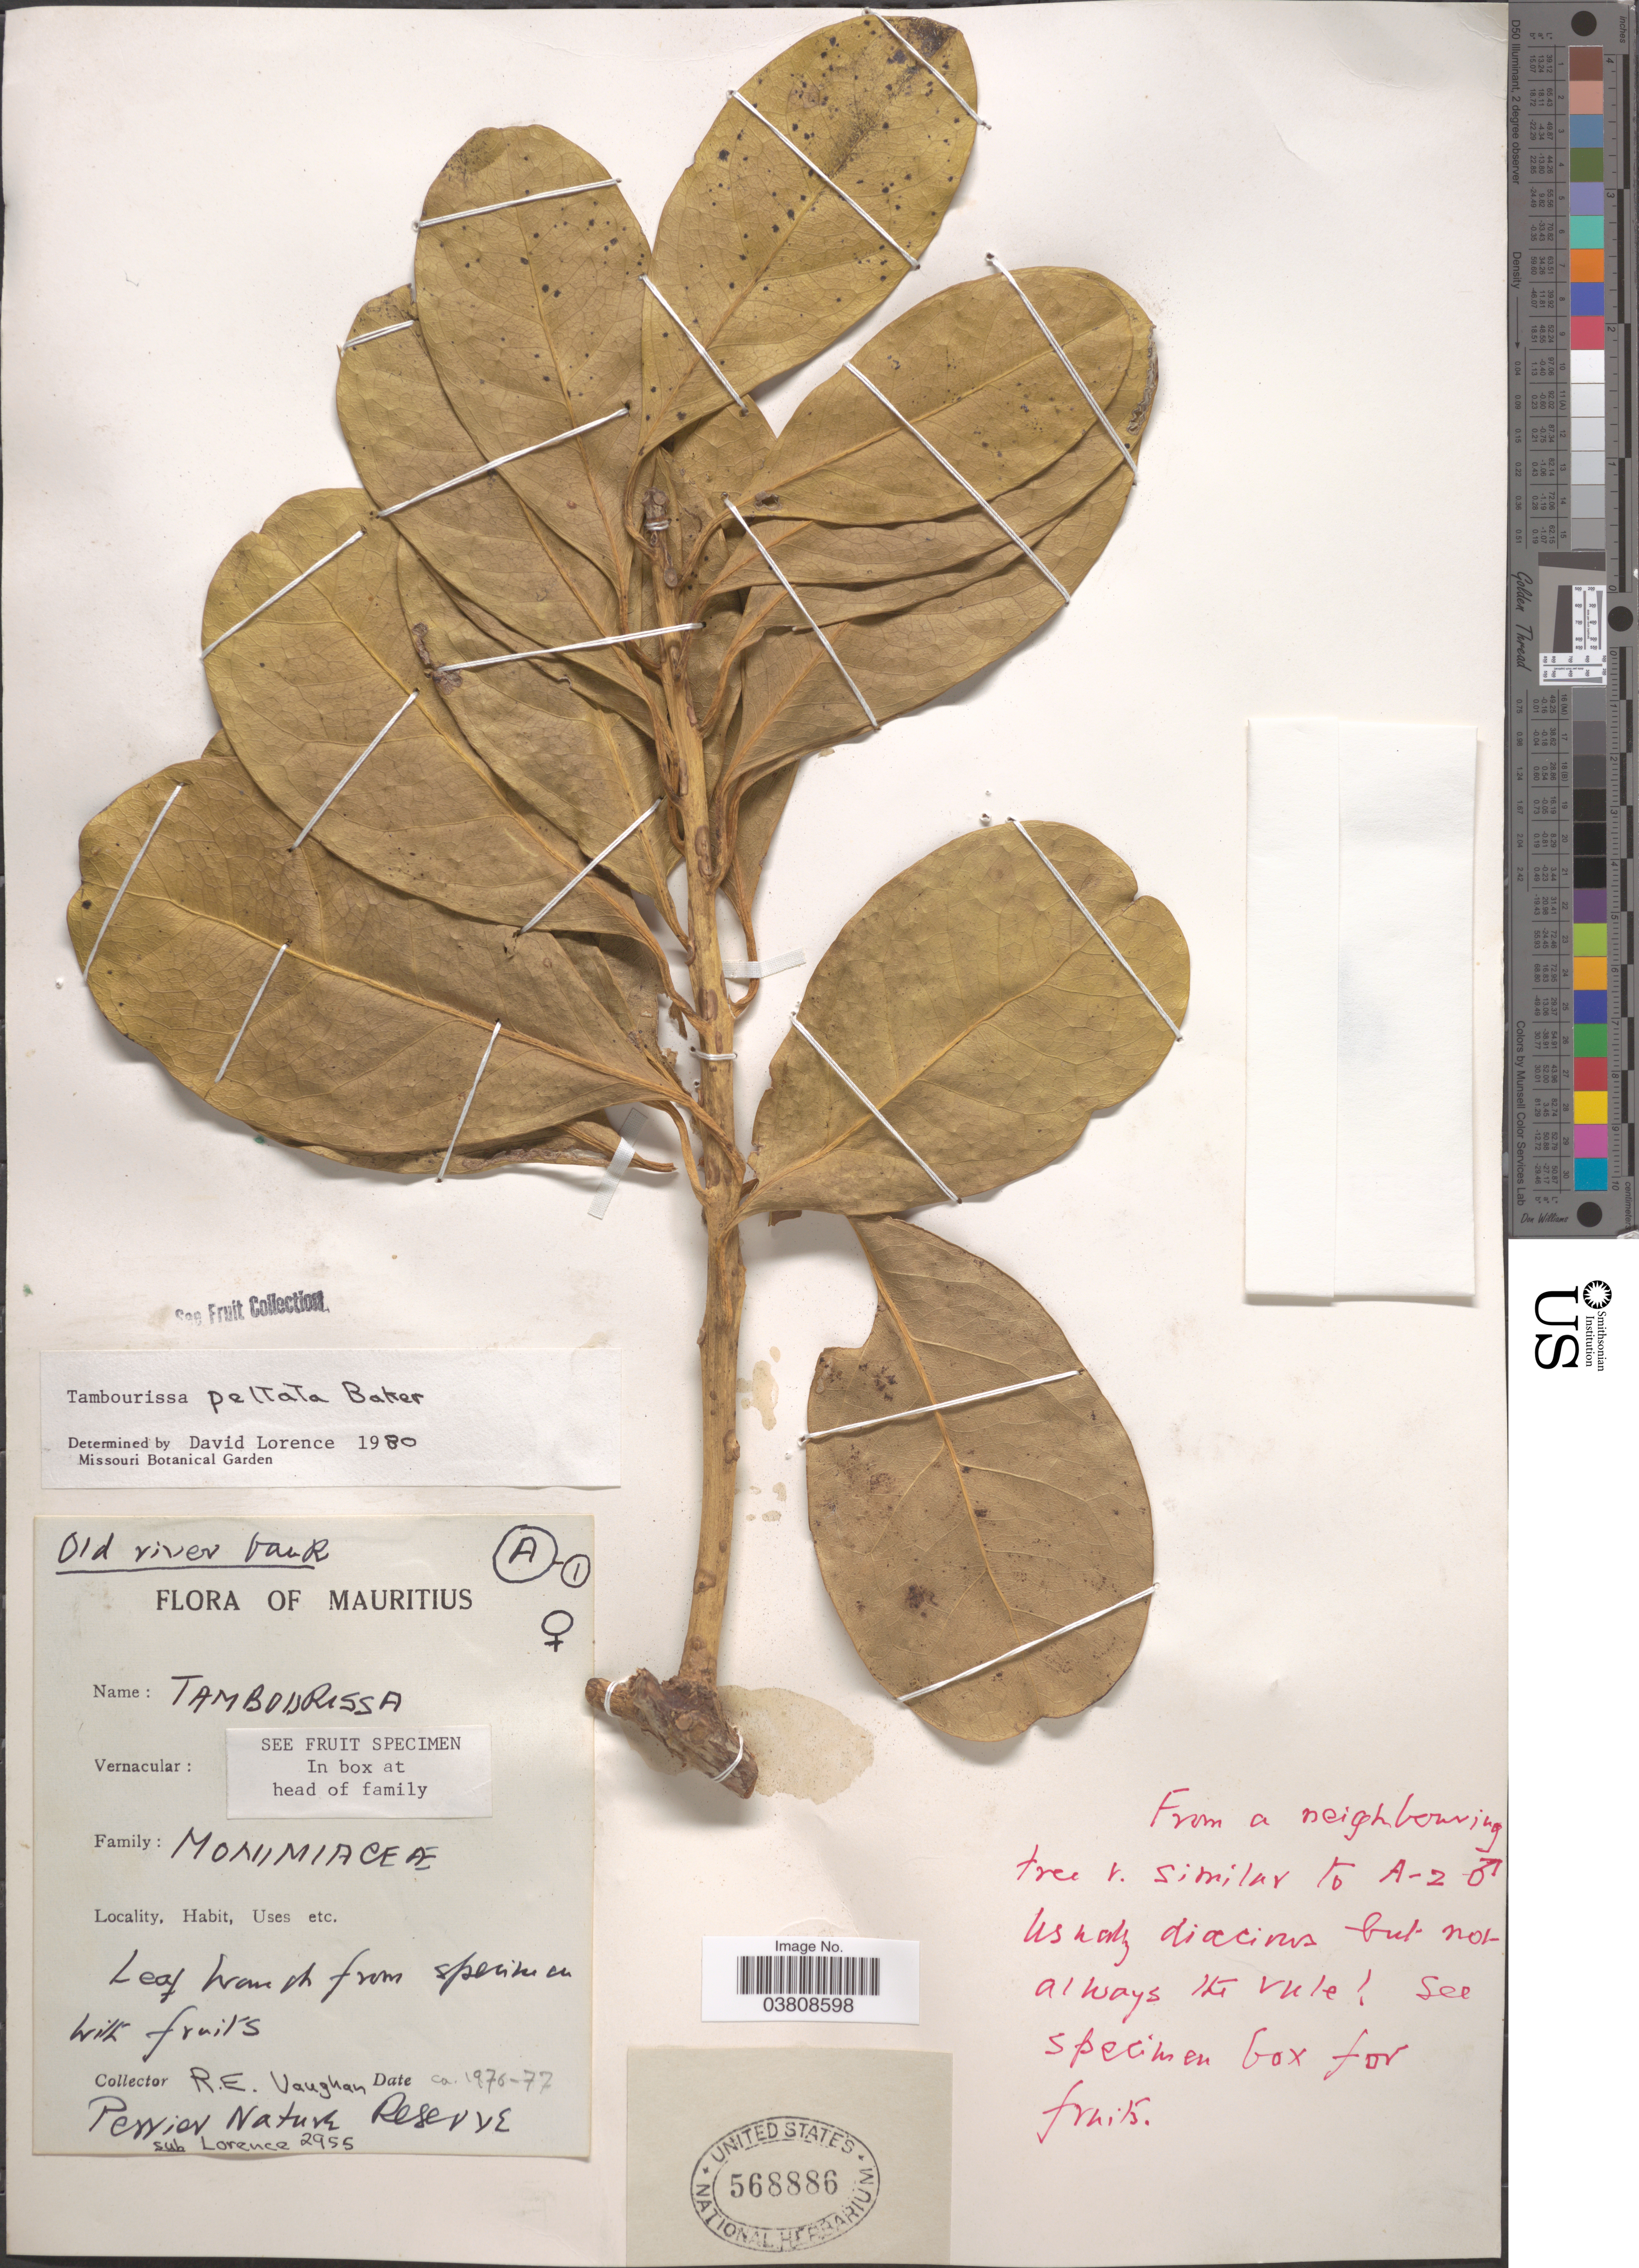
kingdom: Plantae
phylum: Tracheophyta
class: Magnoliopsida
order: Laurales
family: Monimiaceae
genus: Tambourissa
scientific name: Tambourissa peltata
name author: Baker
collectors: R. Vaughan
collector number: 2955?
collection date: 1976/1977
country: Mauritius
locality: Perrier Nature Reserve.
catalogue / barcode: US 568886